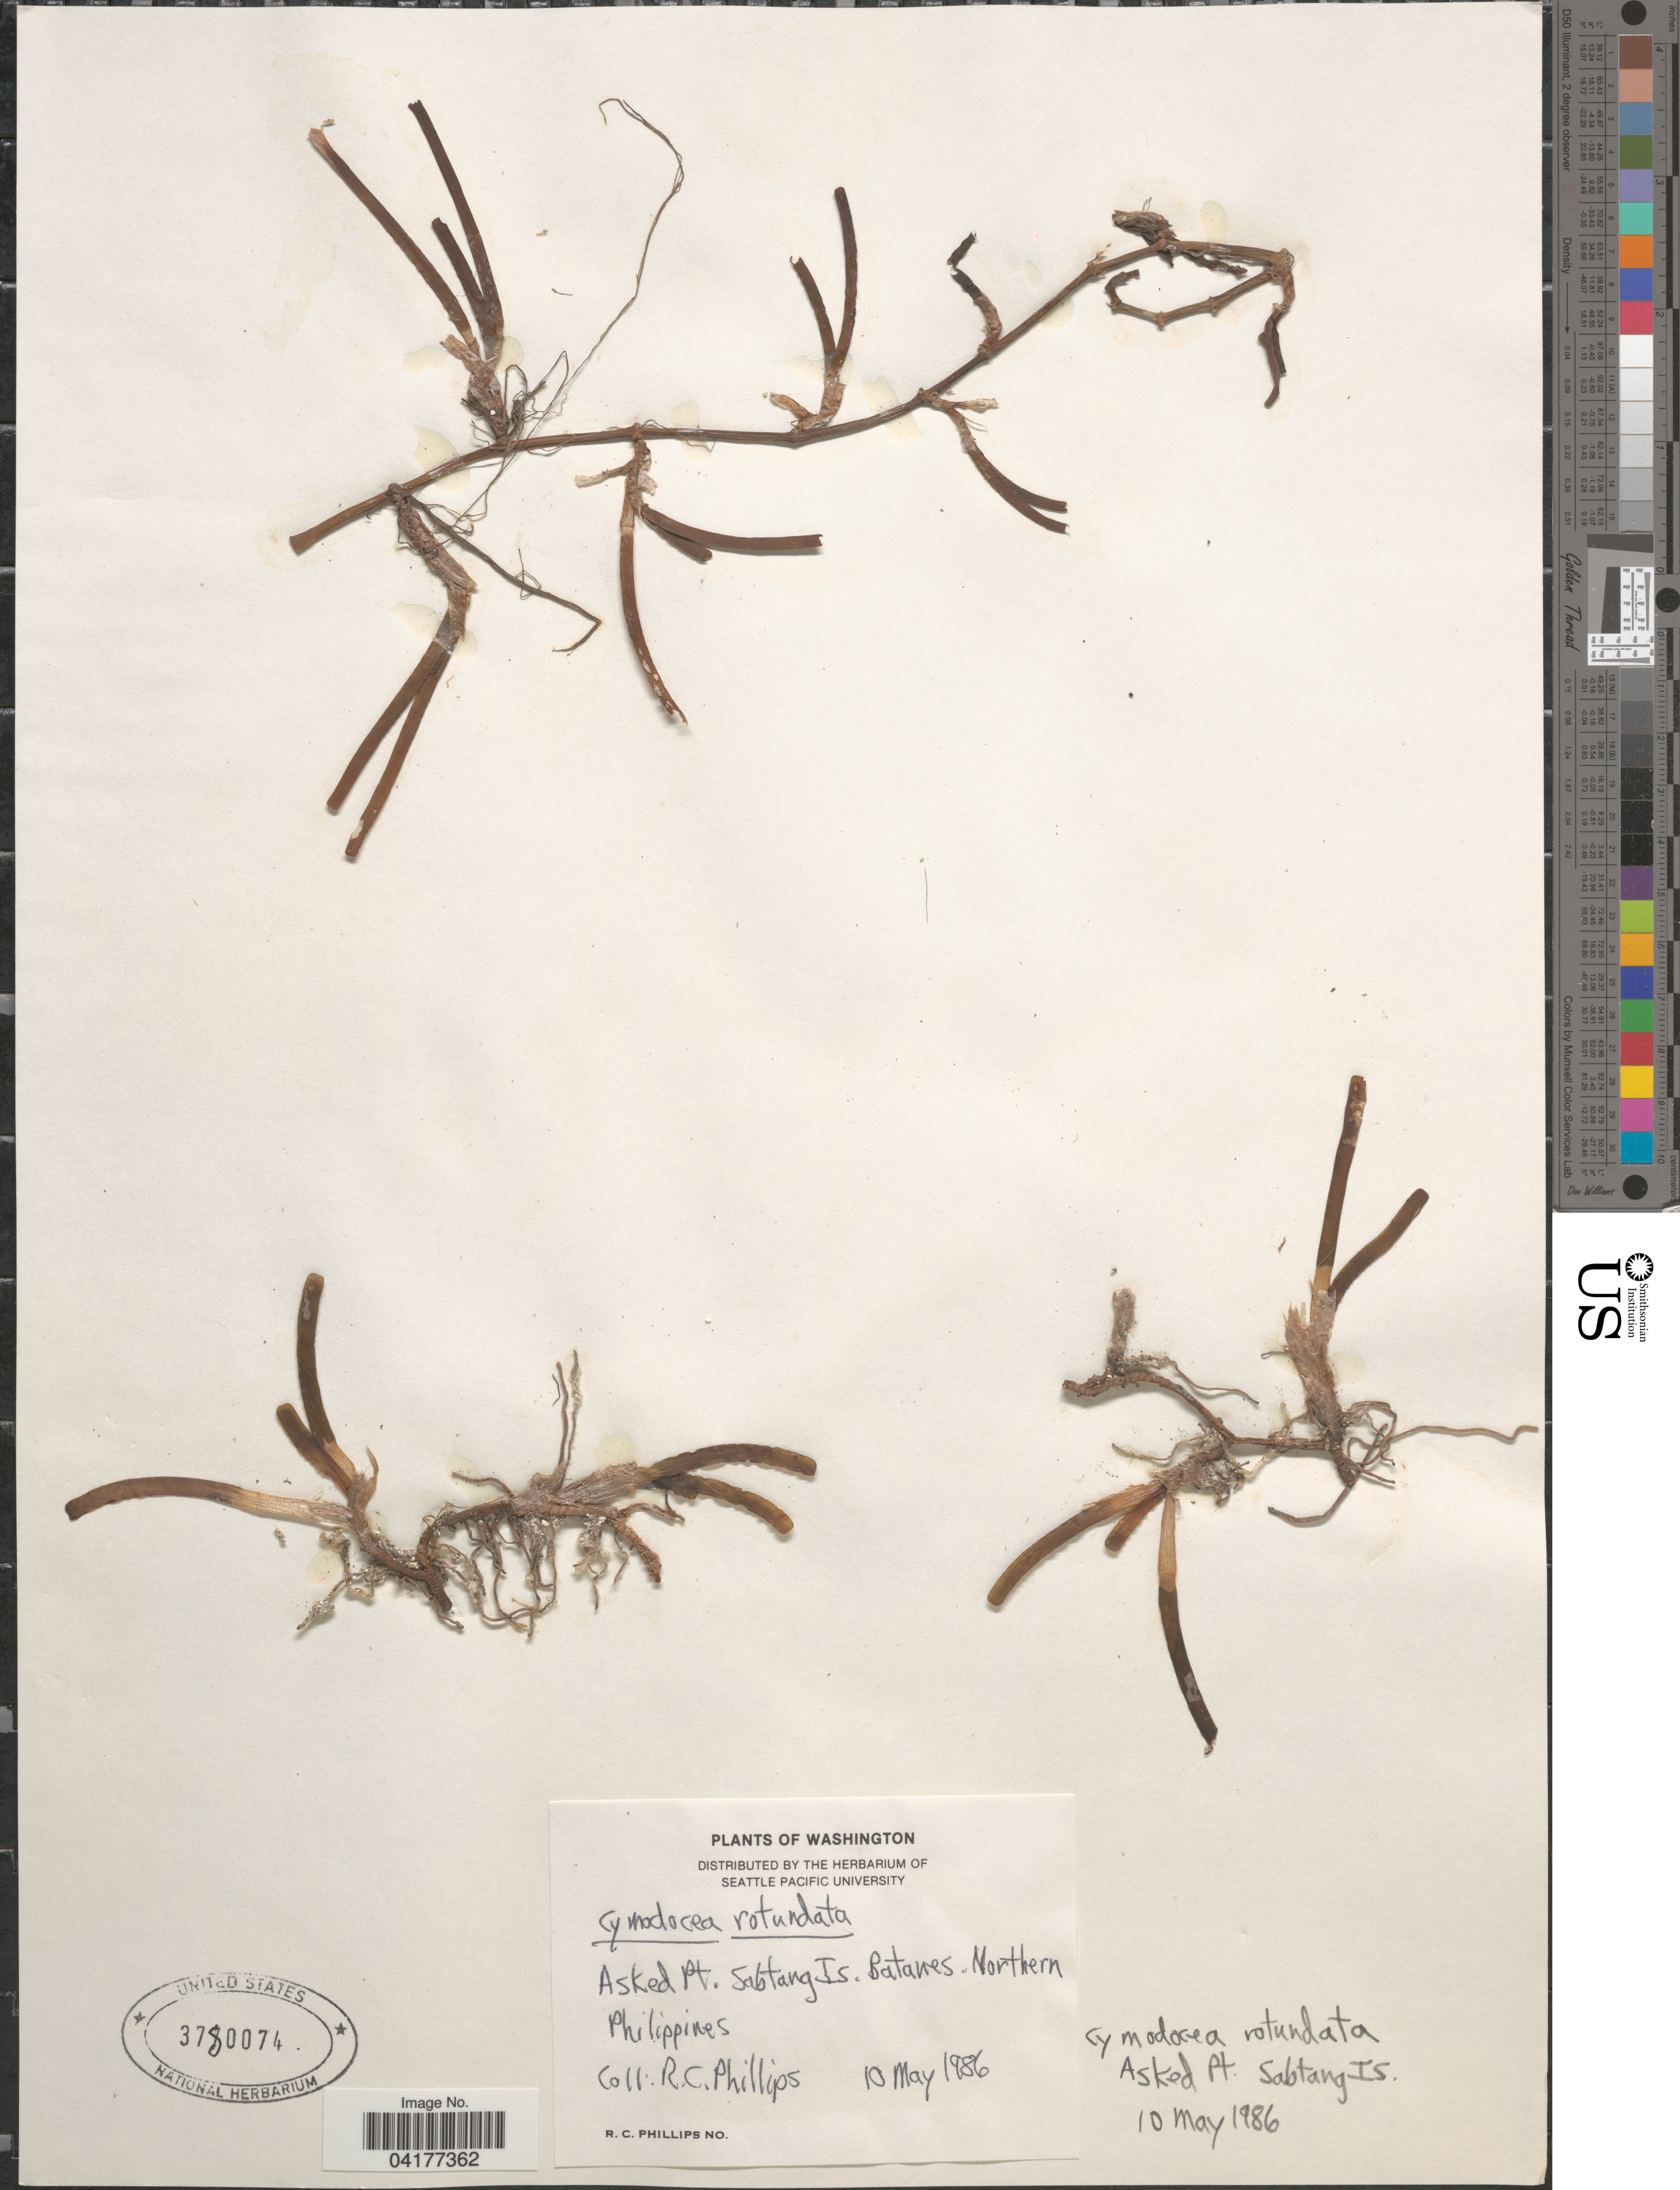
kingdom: Plantae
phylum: Tracheophyta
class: Liliopsida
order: Alismatales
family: Cymodoceaceae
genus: Cymodocea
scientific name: Cymodocea rotundata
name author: Asch. & Schweinf.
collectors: R. C. Phillips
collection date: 1986-05-10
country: Philippines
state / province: Cagayan Valley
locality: Asked Pt. Sabtang Is. Batanes. Northern Philippines.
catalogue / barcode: US 3780074